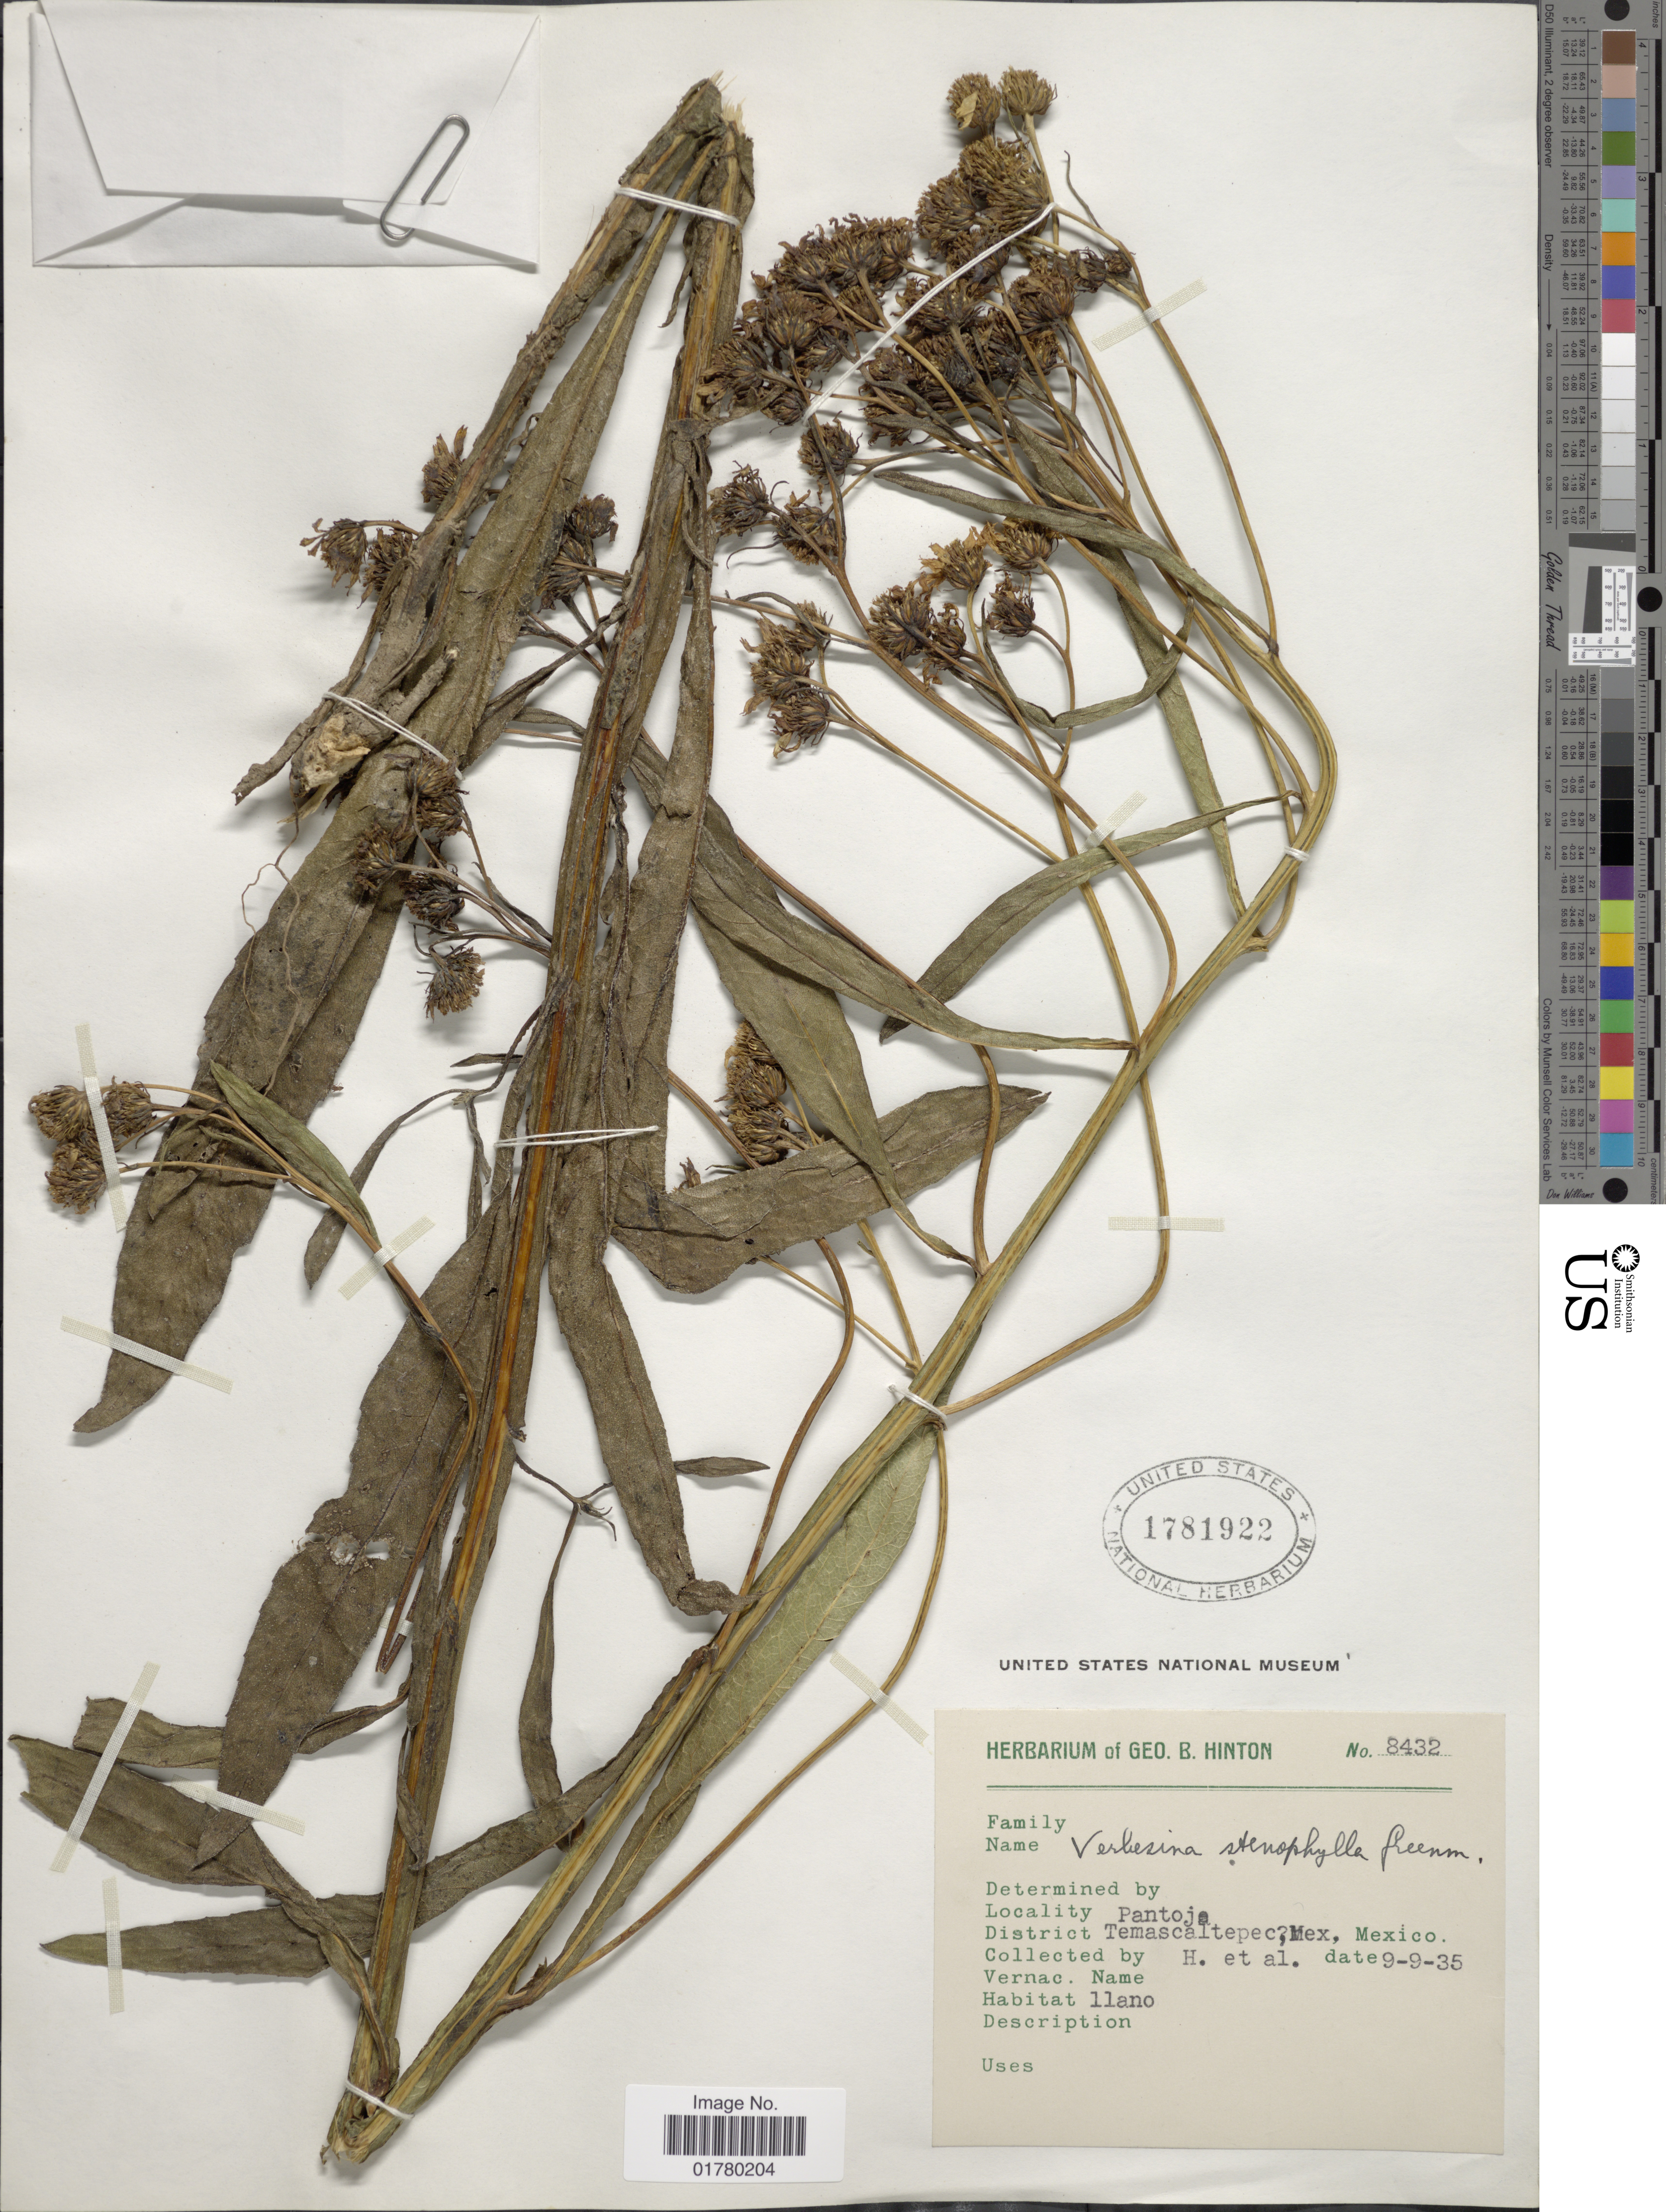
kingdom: Plantae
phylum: Tracheophyta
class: Magnoliopsida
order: Asterales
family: Asteraceae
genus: Verbesina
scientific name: Verbesina stenophylla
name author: Greenm.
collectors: G. B. Hinton & et al.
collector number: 8432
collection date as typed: Transcribed d/m/y: 9/9/35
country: Mexico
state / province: México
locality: Pantoja, District Temascaltepec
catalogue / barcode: US 1781922